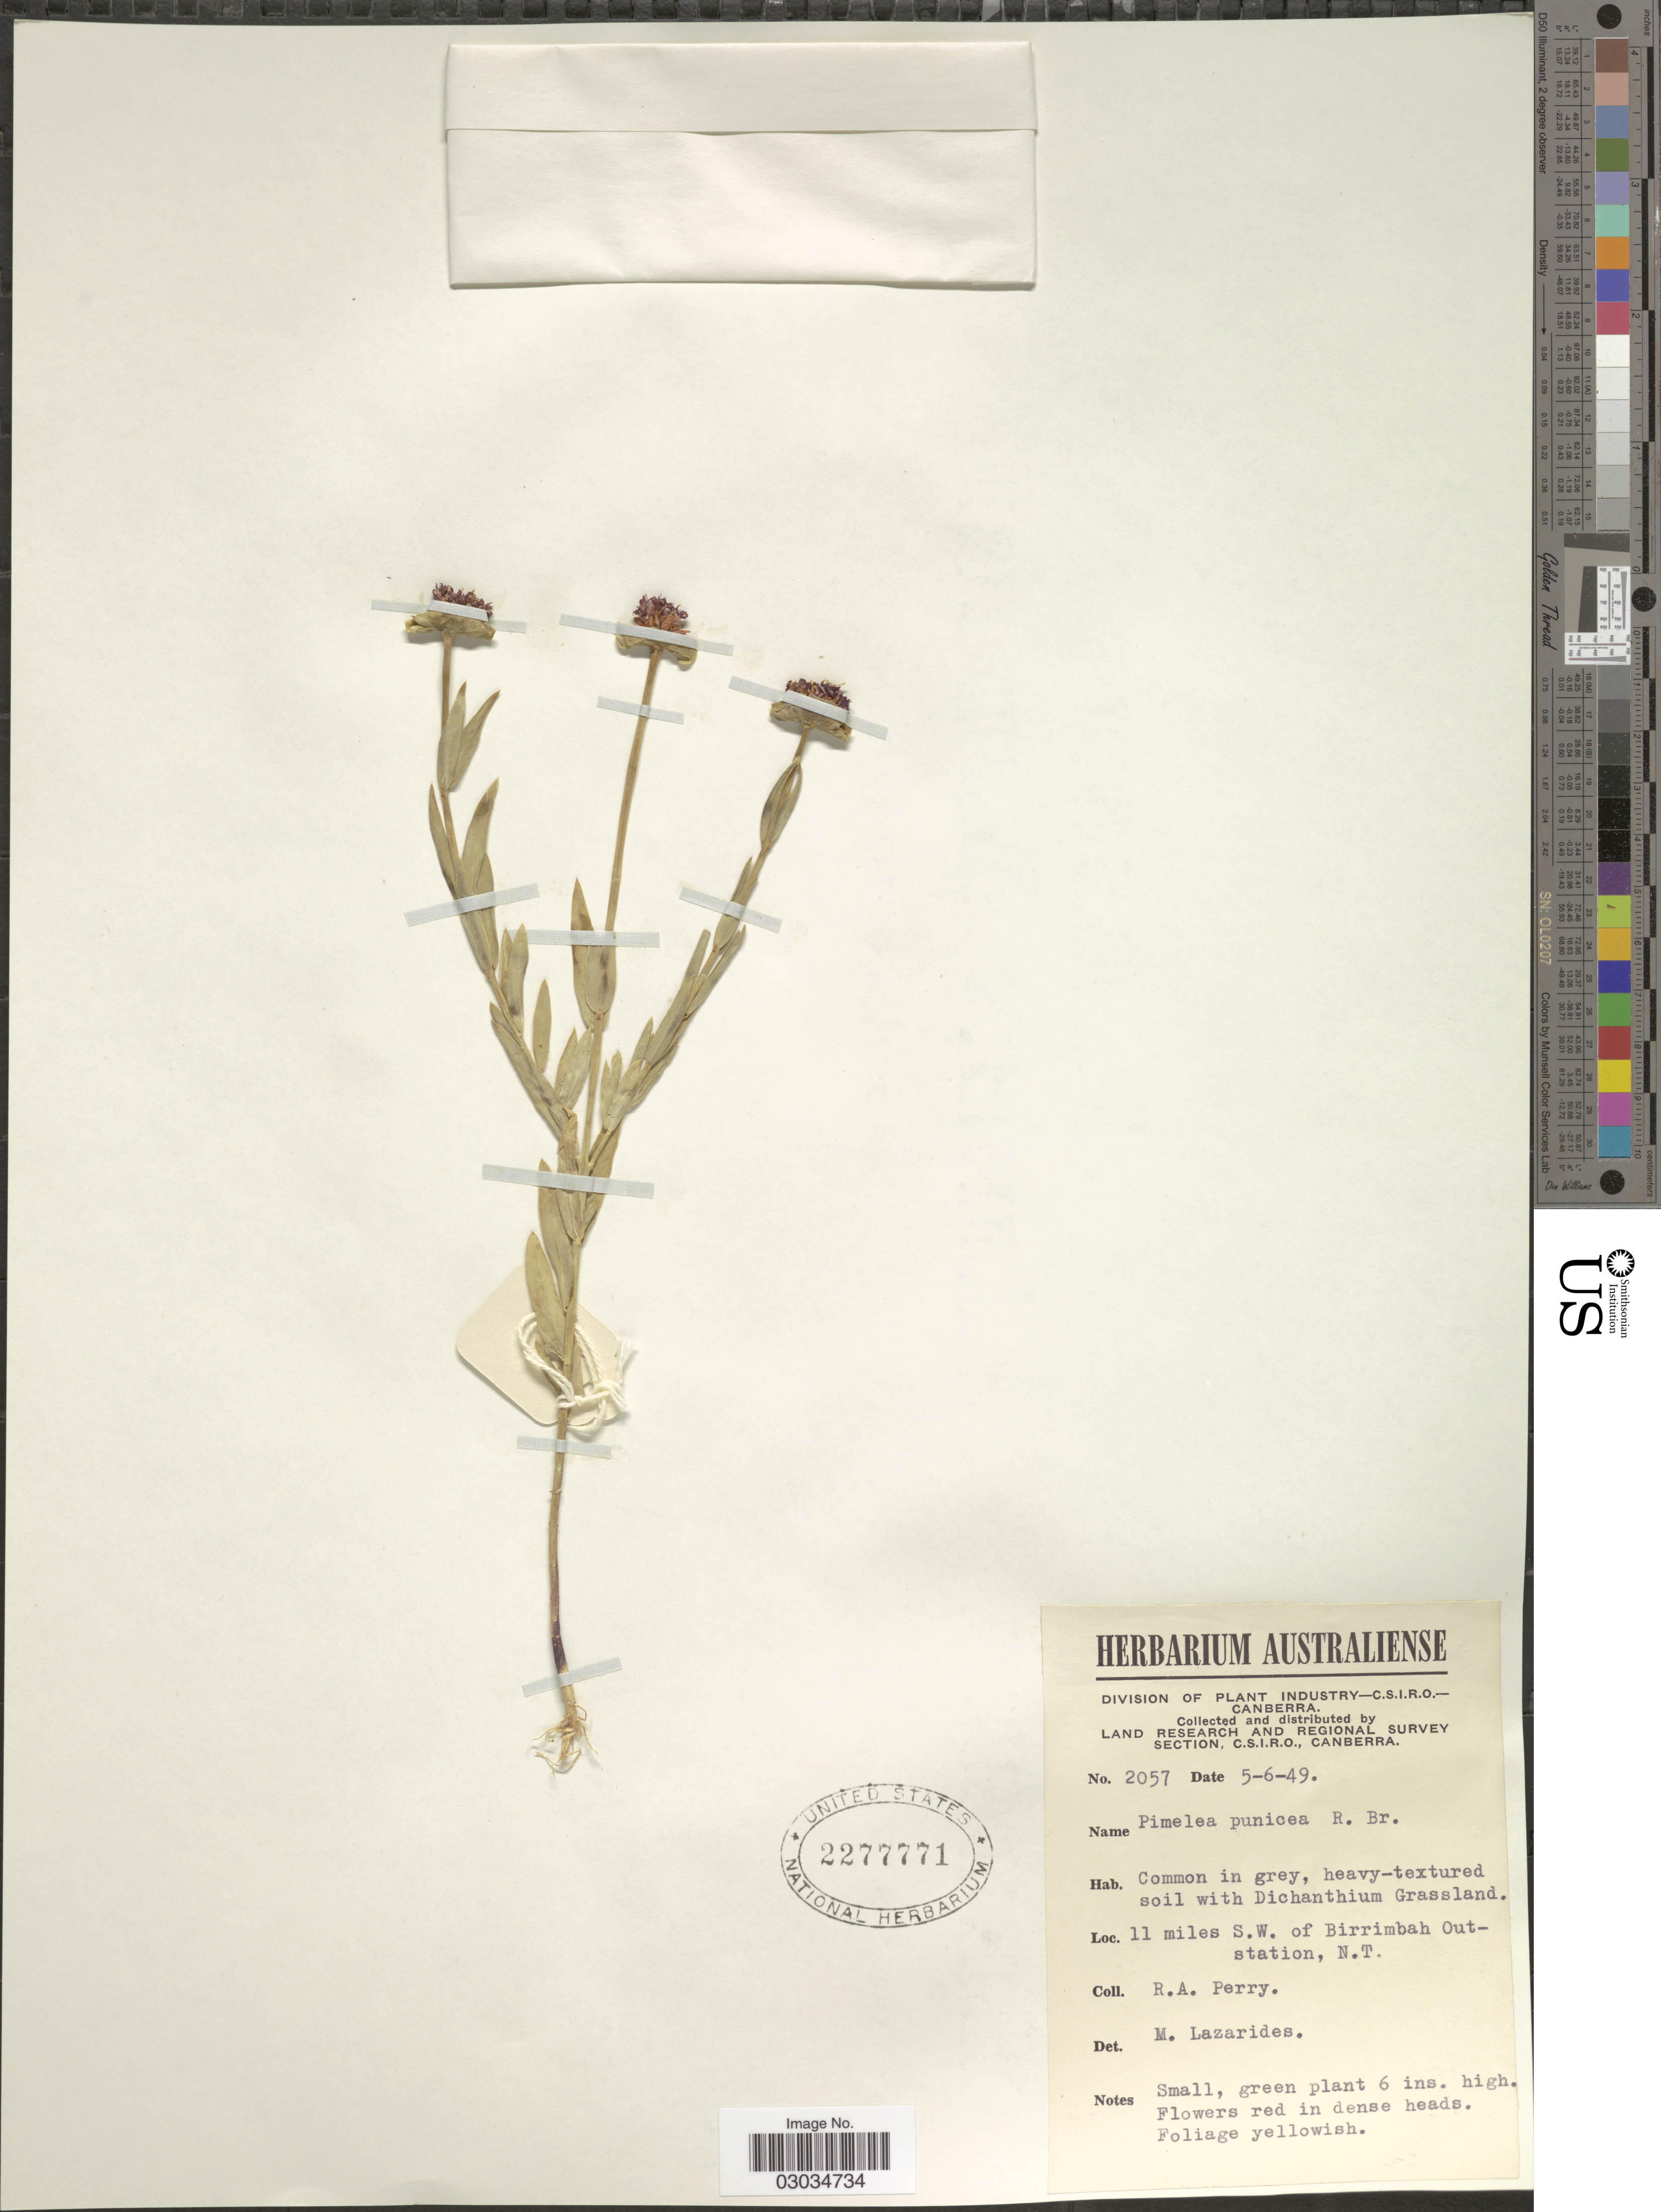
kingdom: Plantae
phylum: Tracheophyta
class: Magnoliopsida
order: Malvales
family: Thymelaeaceae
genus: Pimelea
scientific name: Pimelea punicea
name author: R. Br.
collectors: Perry, R. A.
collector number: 2057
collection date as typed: Transcribed d/m/y: 5/6/49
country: Australia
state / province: Northern Territory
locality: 11 miles S.W. of Birrimbah Outstation, N.T.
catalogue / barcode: US 2277771